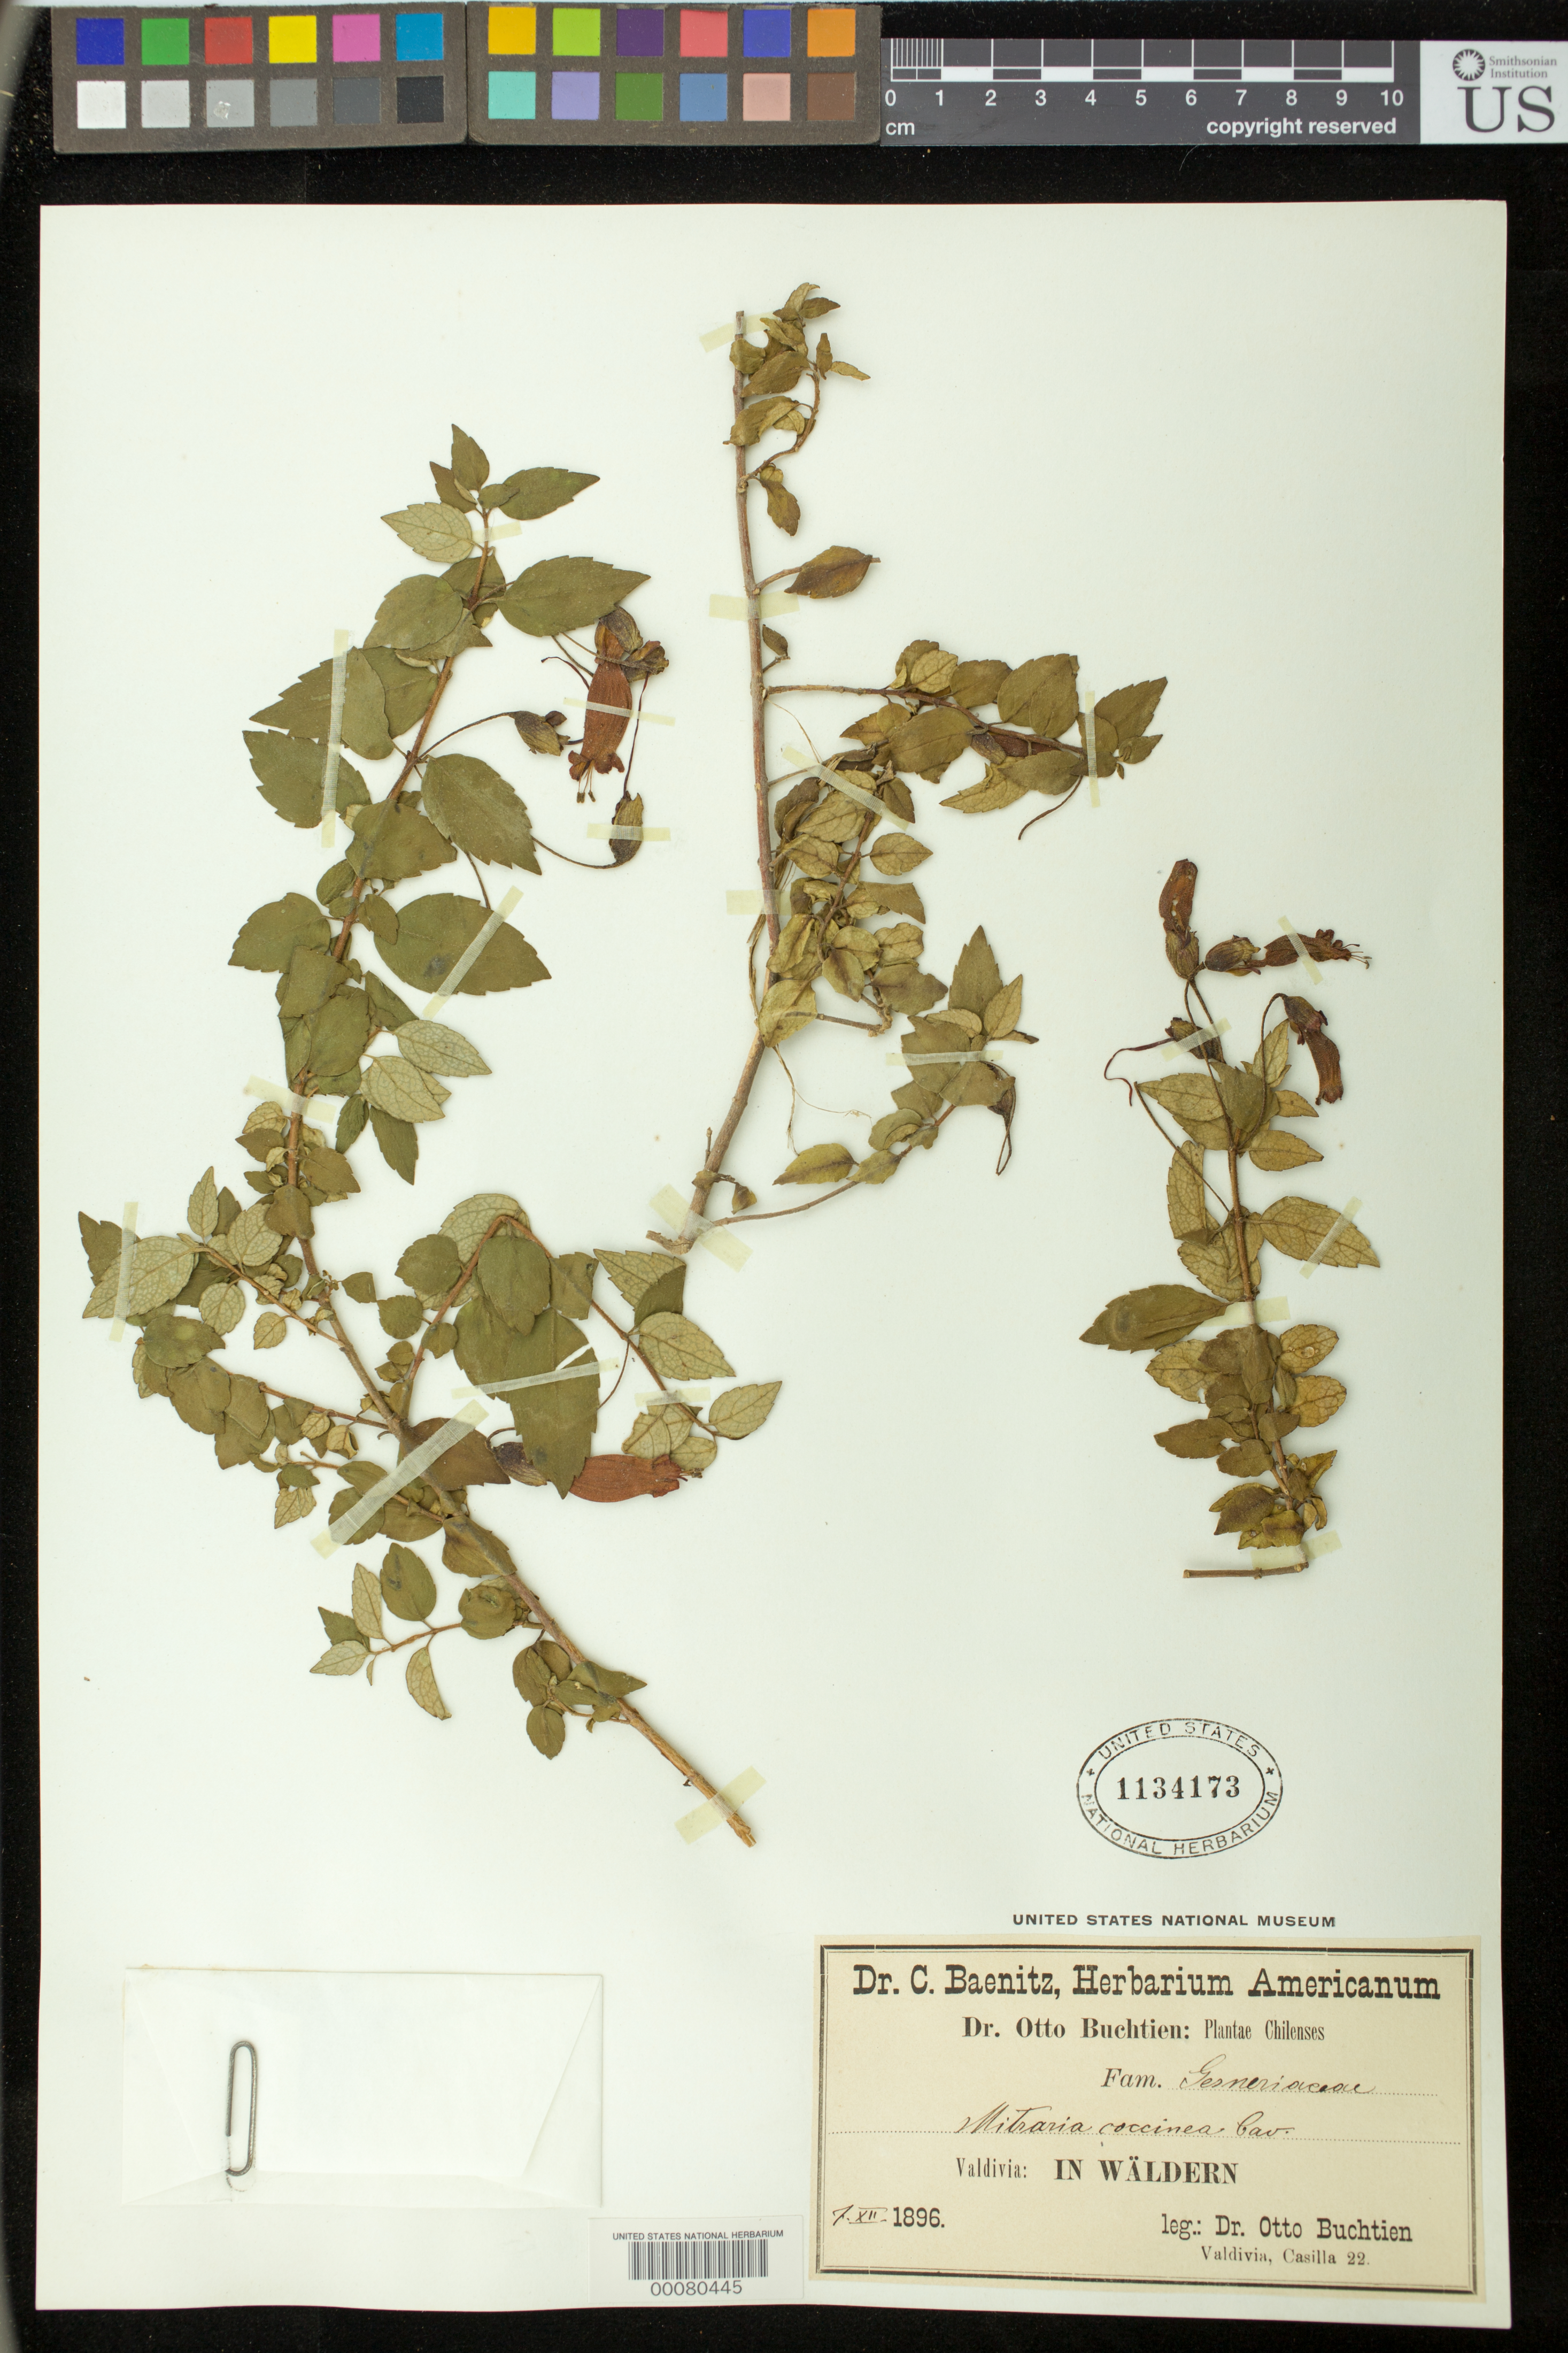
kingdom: Plantae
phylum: Tracheophyta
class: Magnoliopsida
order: Lamiales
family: Gesneriaceae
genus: Mitraria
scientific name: Mitraria coccinea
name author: Cav.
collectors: O. Buchtien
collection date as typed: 01 Dec 1896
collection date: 1896-12-01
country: Chile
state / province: Los Ríos (XIV)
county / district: Valdivia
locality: Casilla 22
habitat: In forest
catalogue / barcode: US 1134173